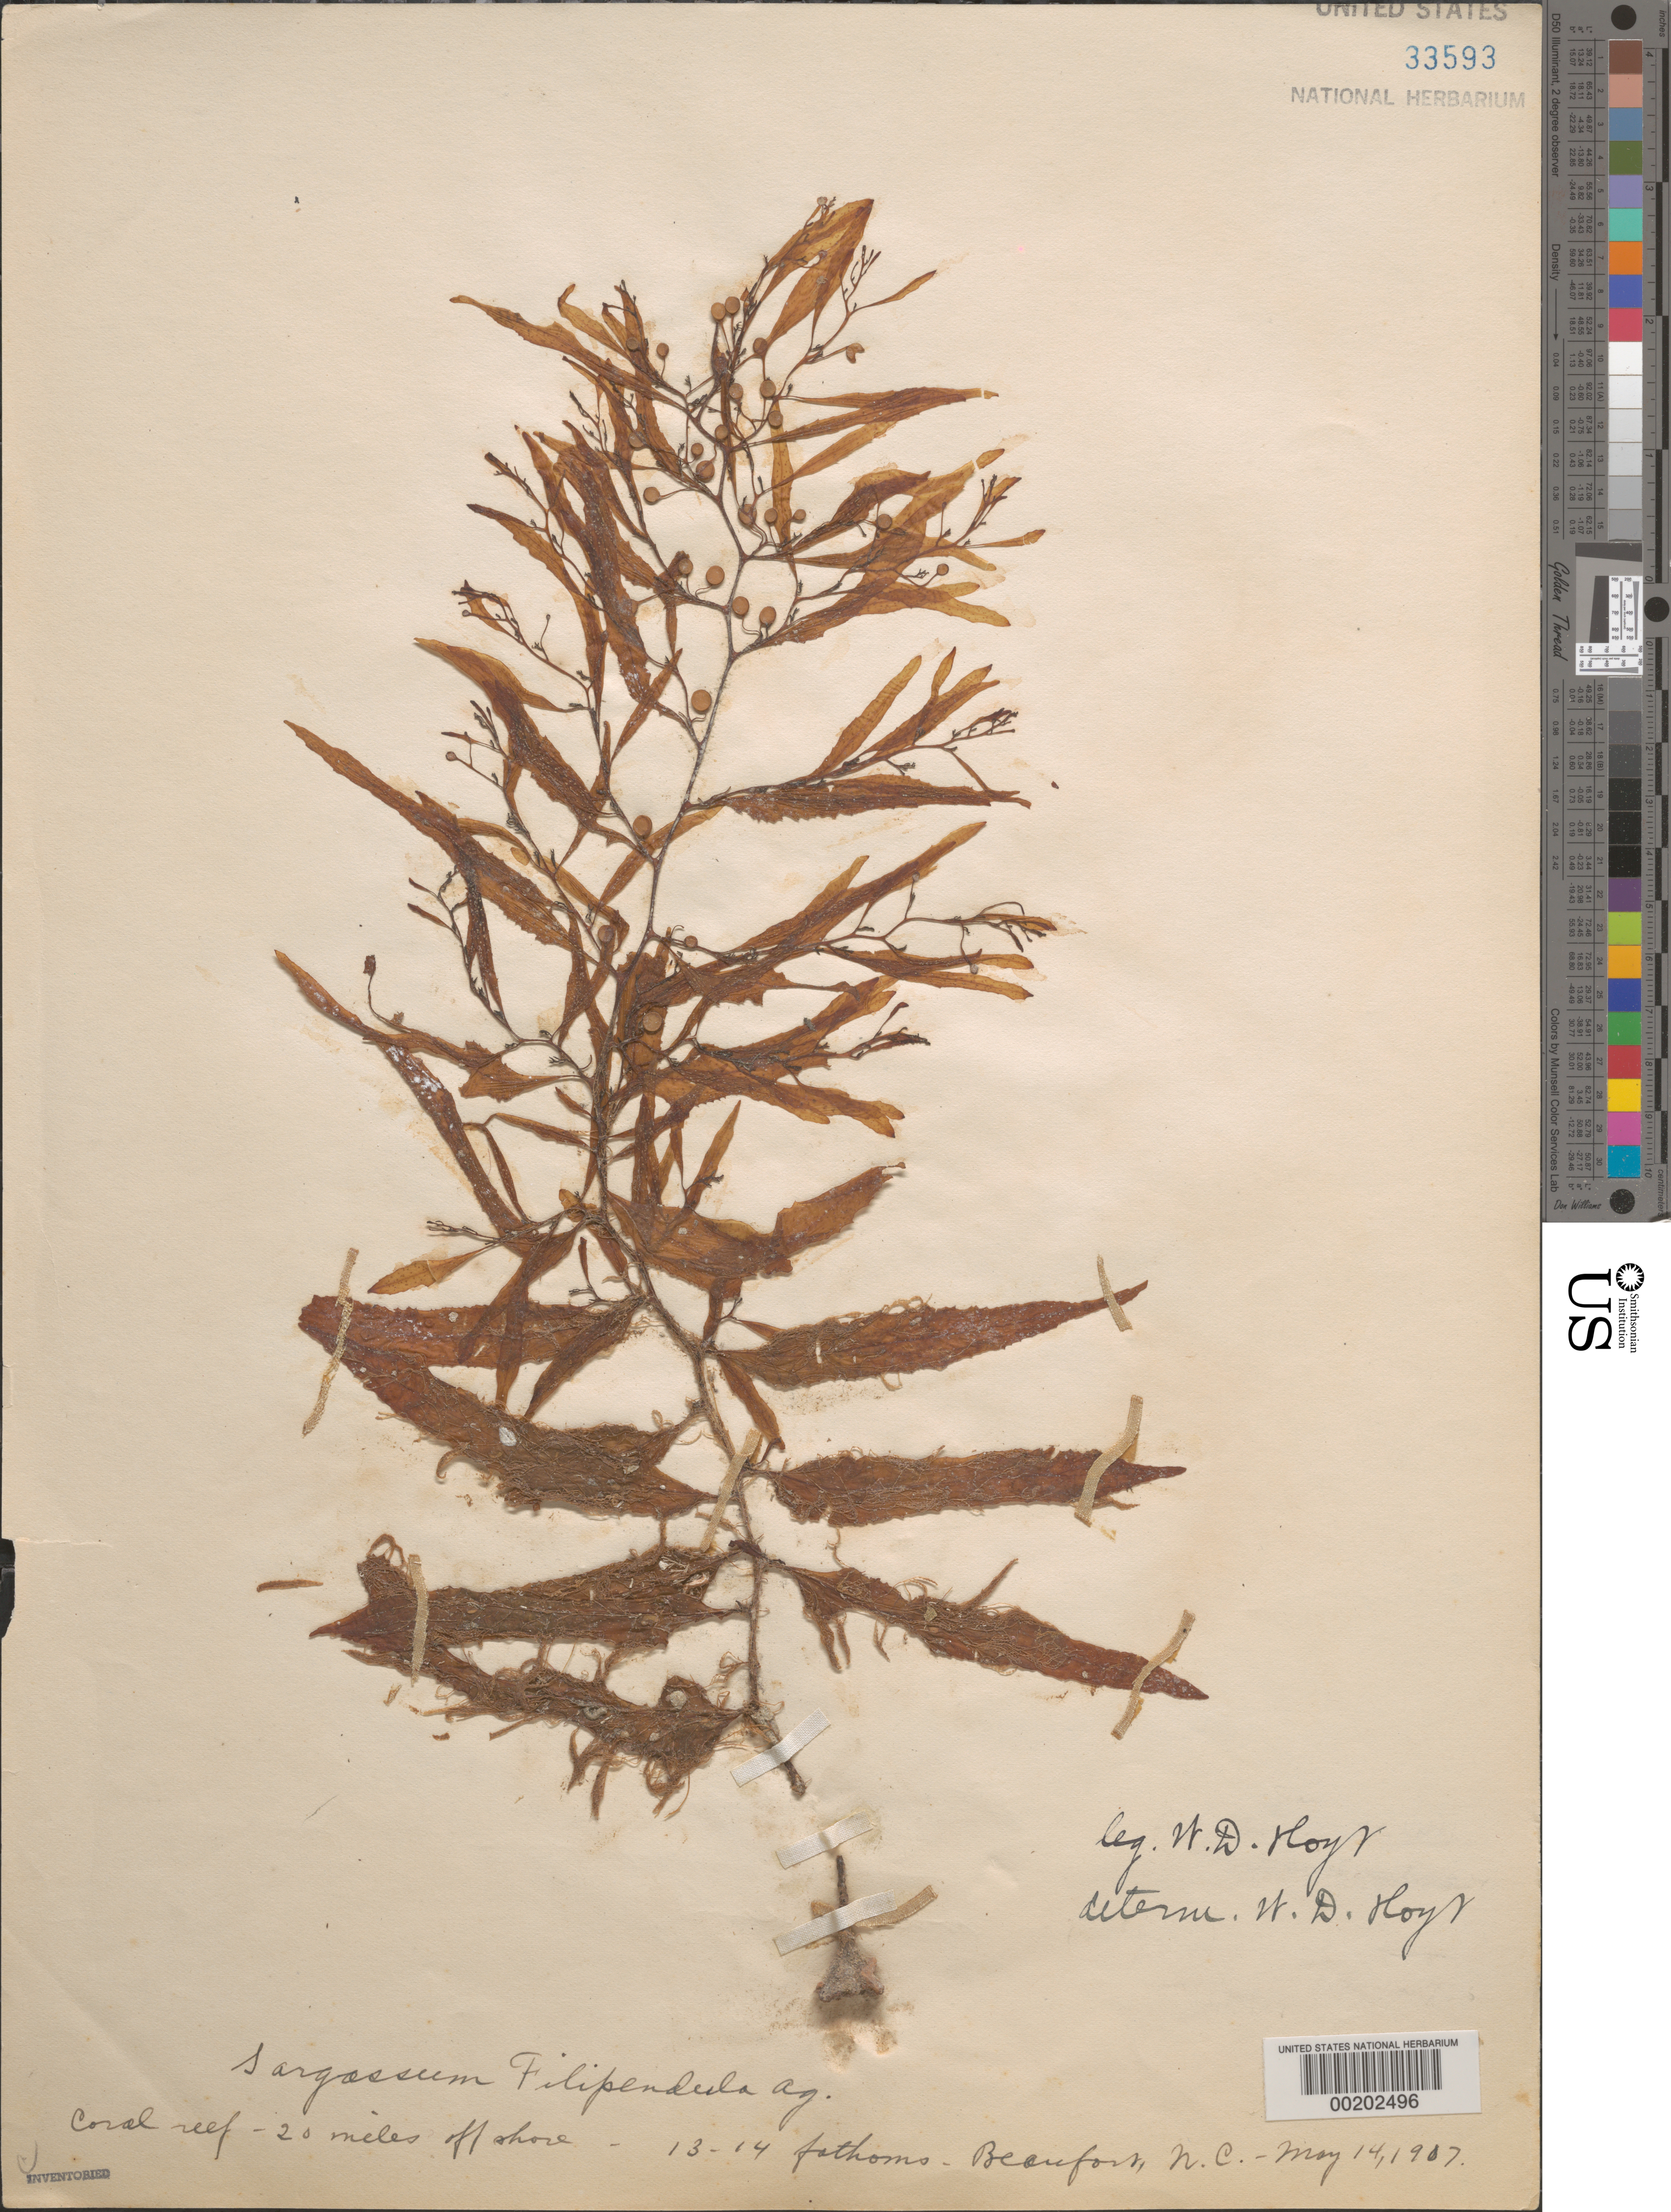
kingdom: Chromista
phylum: Ochrophyta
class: Phaeophyceae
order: Fucales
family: Sargassaceae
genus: Sargassum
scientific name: Sargassum filipendula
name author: C. Agardh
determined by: Hoyt, W. D.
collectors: W. D. Hoyt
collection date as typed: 14 May 1907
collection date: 1907-05-14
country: United States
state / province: North Carolina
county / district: Carteret County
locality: Coral reef 20 miles off Beaufort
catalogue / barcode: US 33593